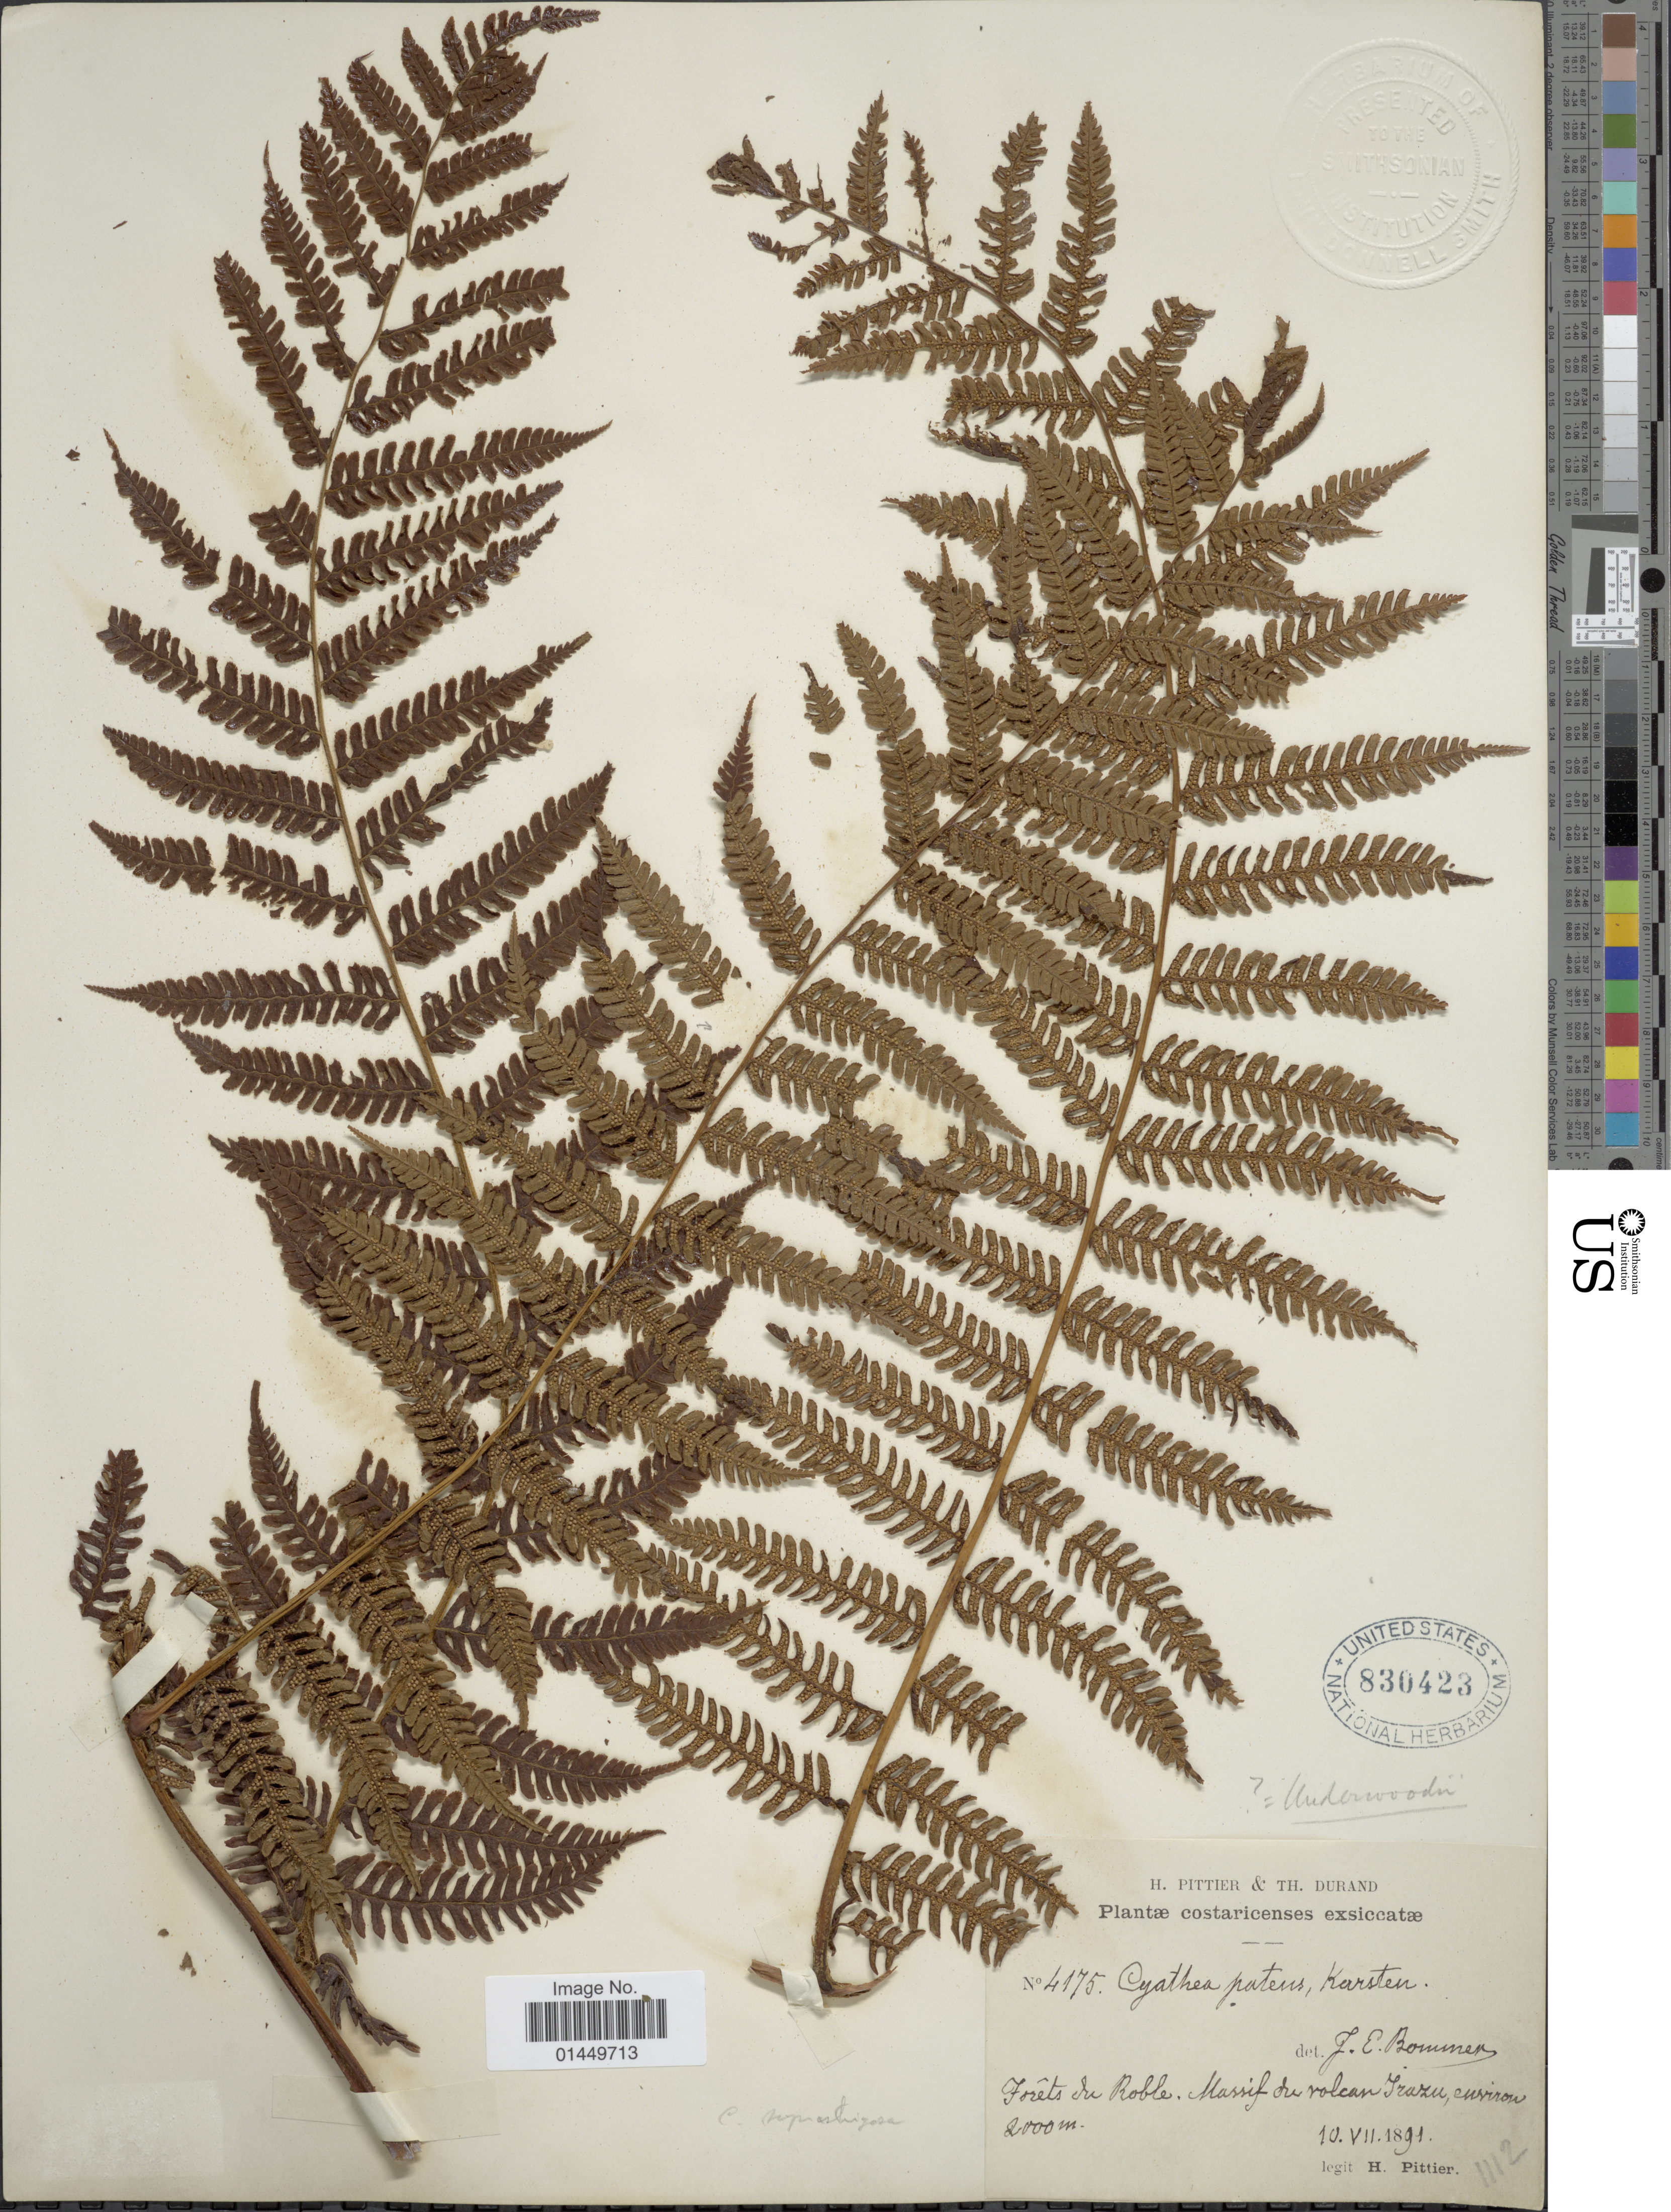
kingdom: Plantae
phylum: Tracheophyta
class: Polypodiopsida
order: Cyatheales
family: Cyatheaceae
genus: Cyathea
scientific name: Cyathea suprastrigosa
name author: (Christ) Maxon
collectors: H. F. Pittier & T. Durand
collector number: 4175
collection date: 1891-07-10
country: Costa Rica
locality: Forets du Roble, Massif du volcan Irazu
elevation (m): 2000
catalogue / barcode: US 830423